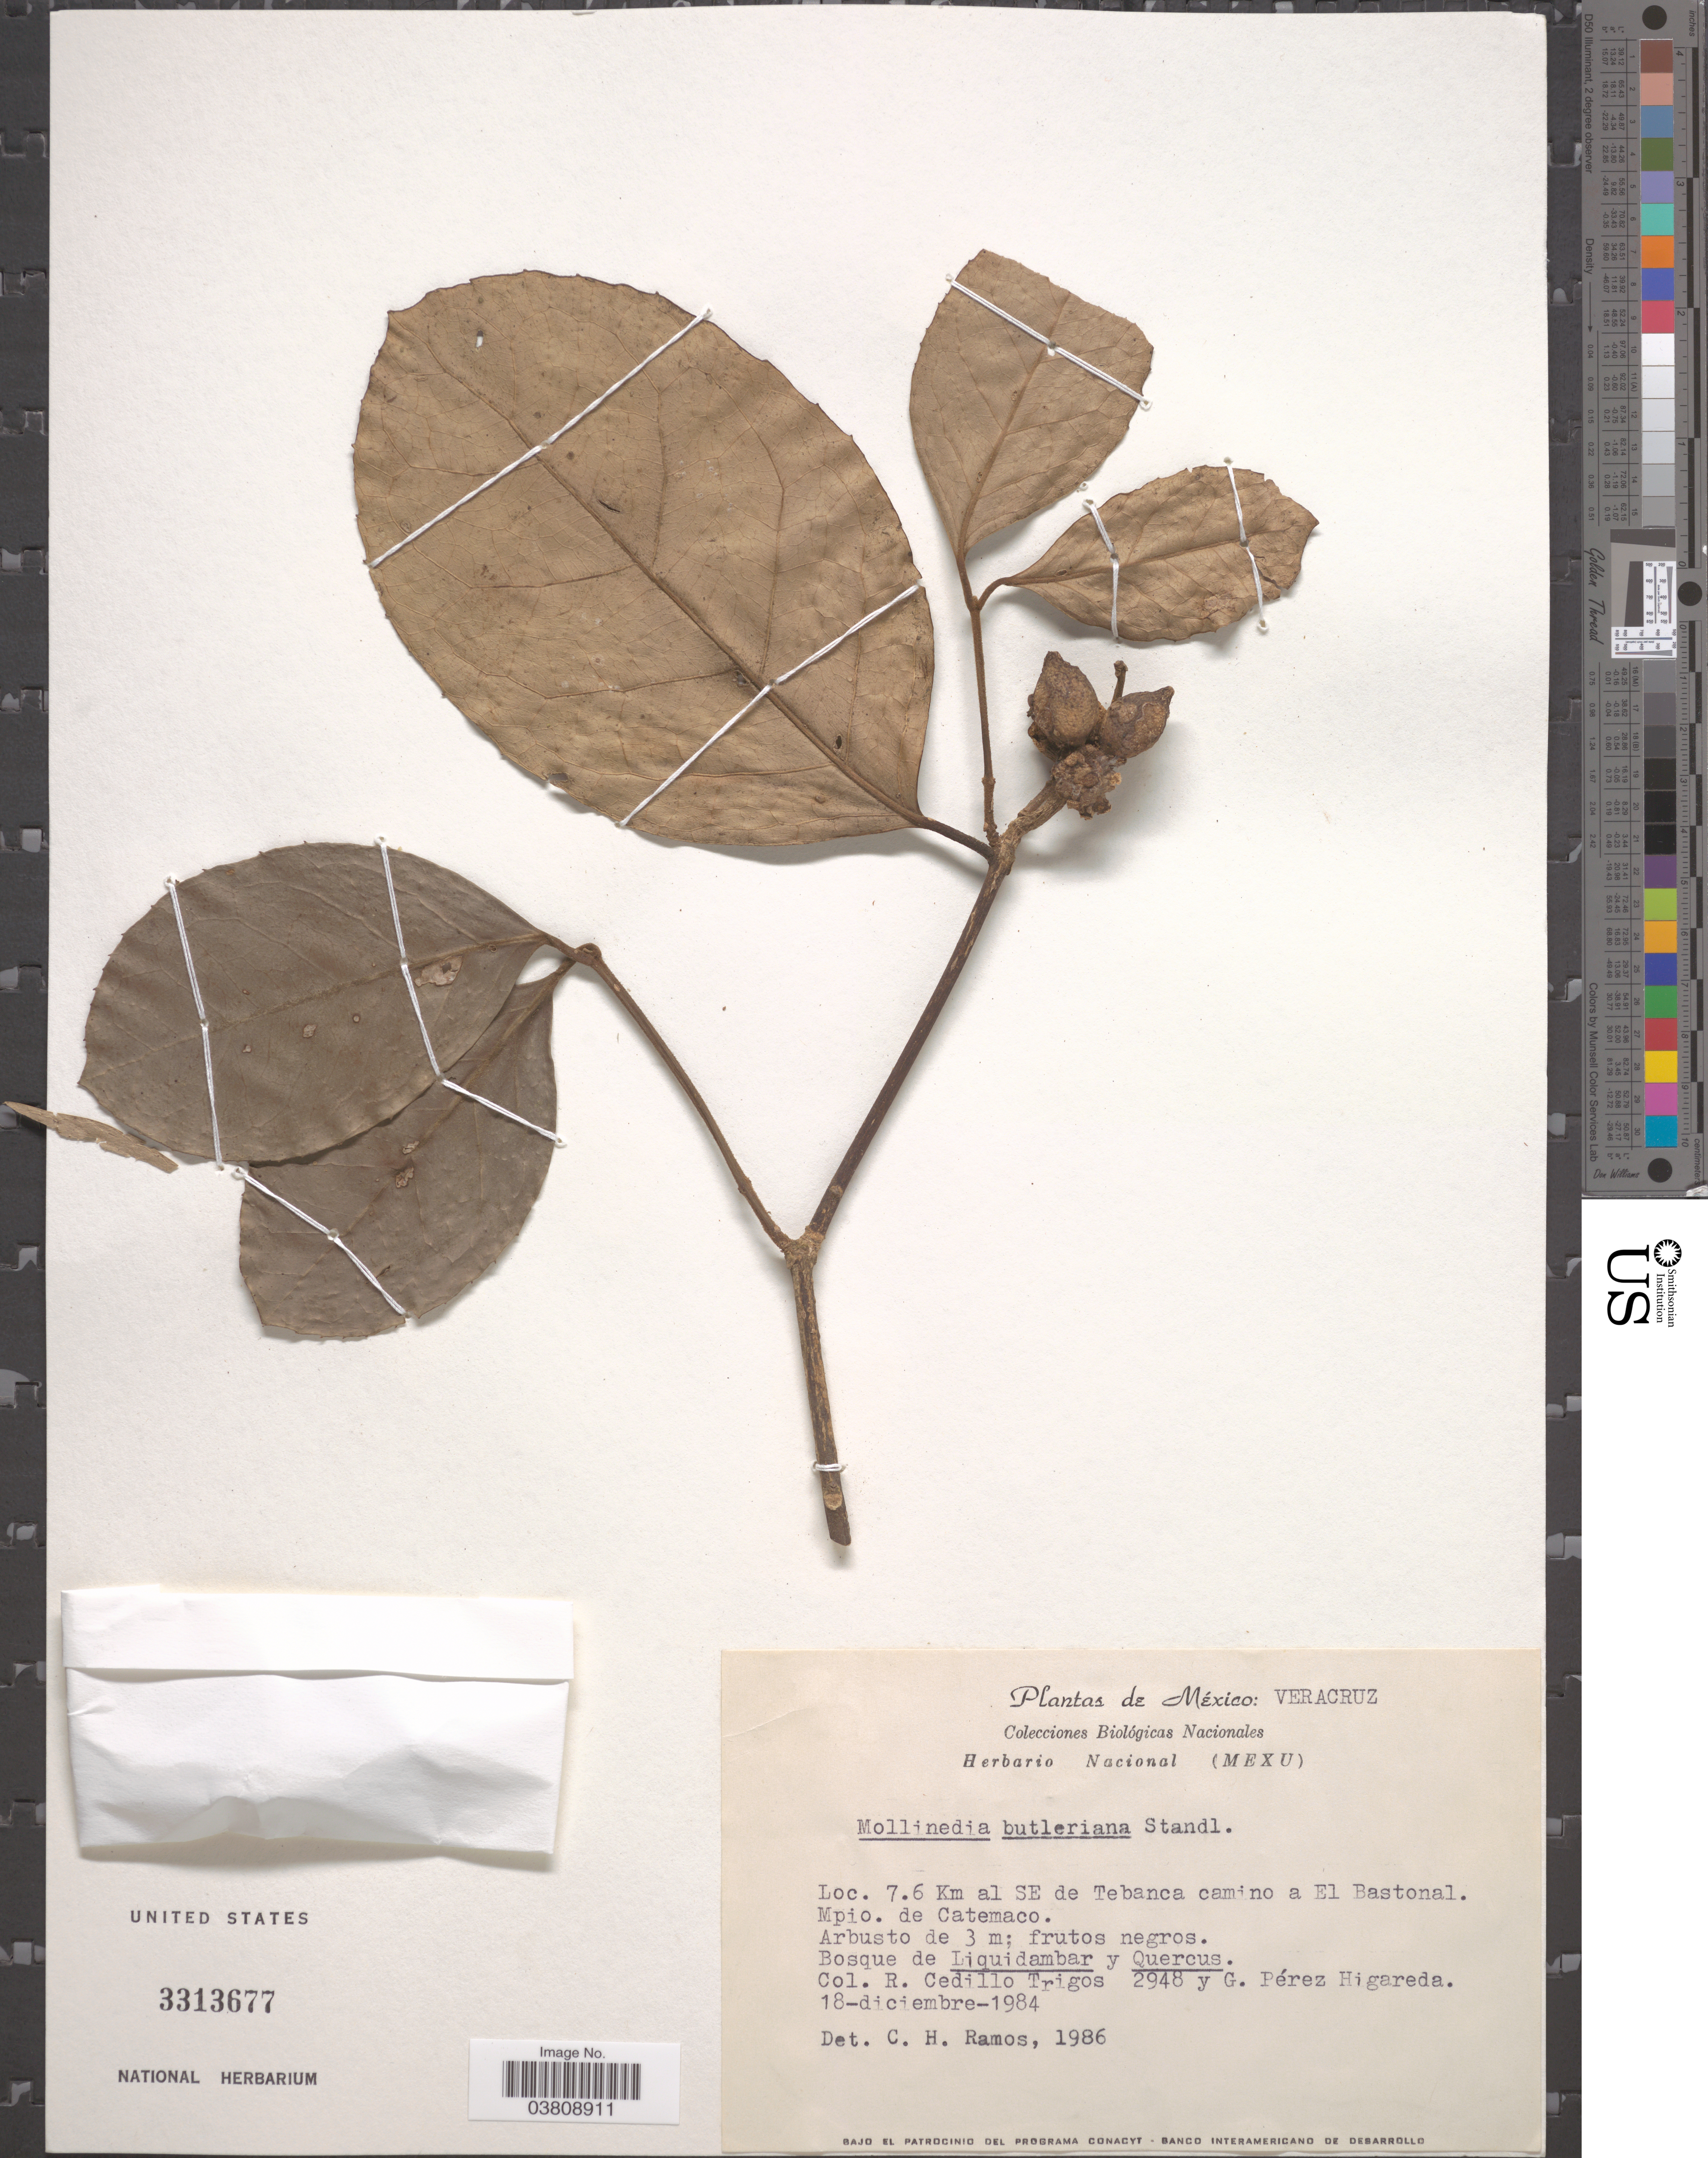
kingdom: Plantae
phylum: Tracheophyta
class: Magnoliopsida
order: Laurales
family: Monimiaceae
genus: Mollinedia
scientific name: Mollinedia butleriana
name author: Standl.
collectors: R. CedilloT. & G. Higareda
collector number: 2948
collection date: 1984-12-18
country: Mexico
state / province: Veracruz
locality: Veracruz. 7.6 Km al SE de Tebanca camino en El Bastonal. Mpio. de Catemaco.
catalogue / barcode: US 3313677